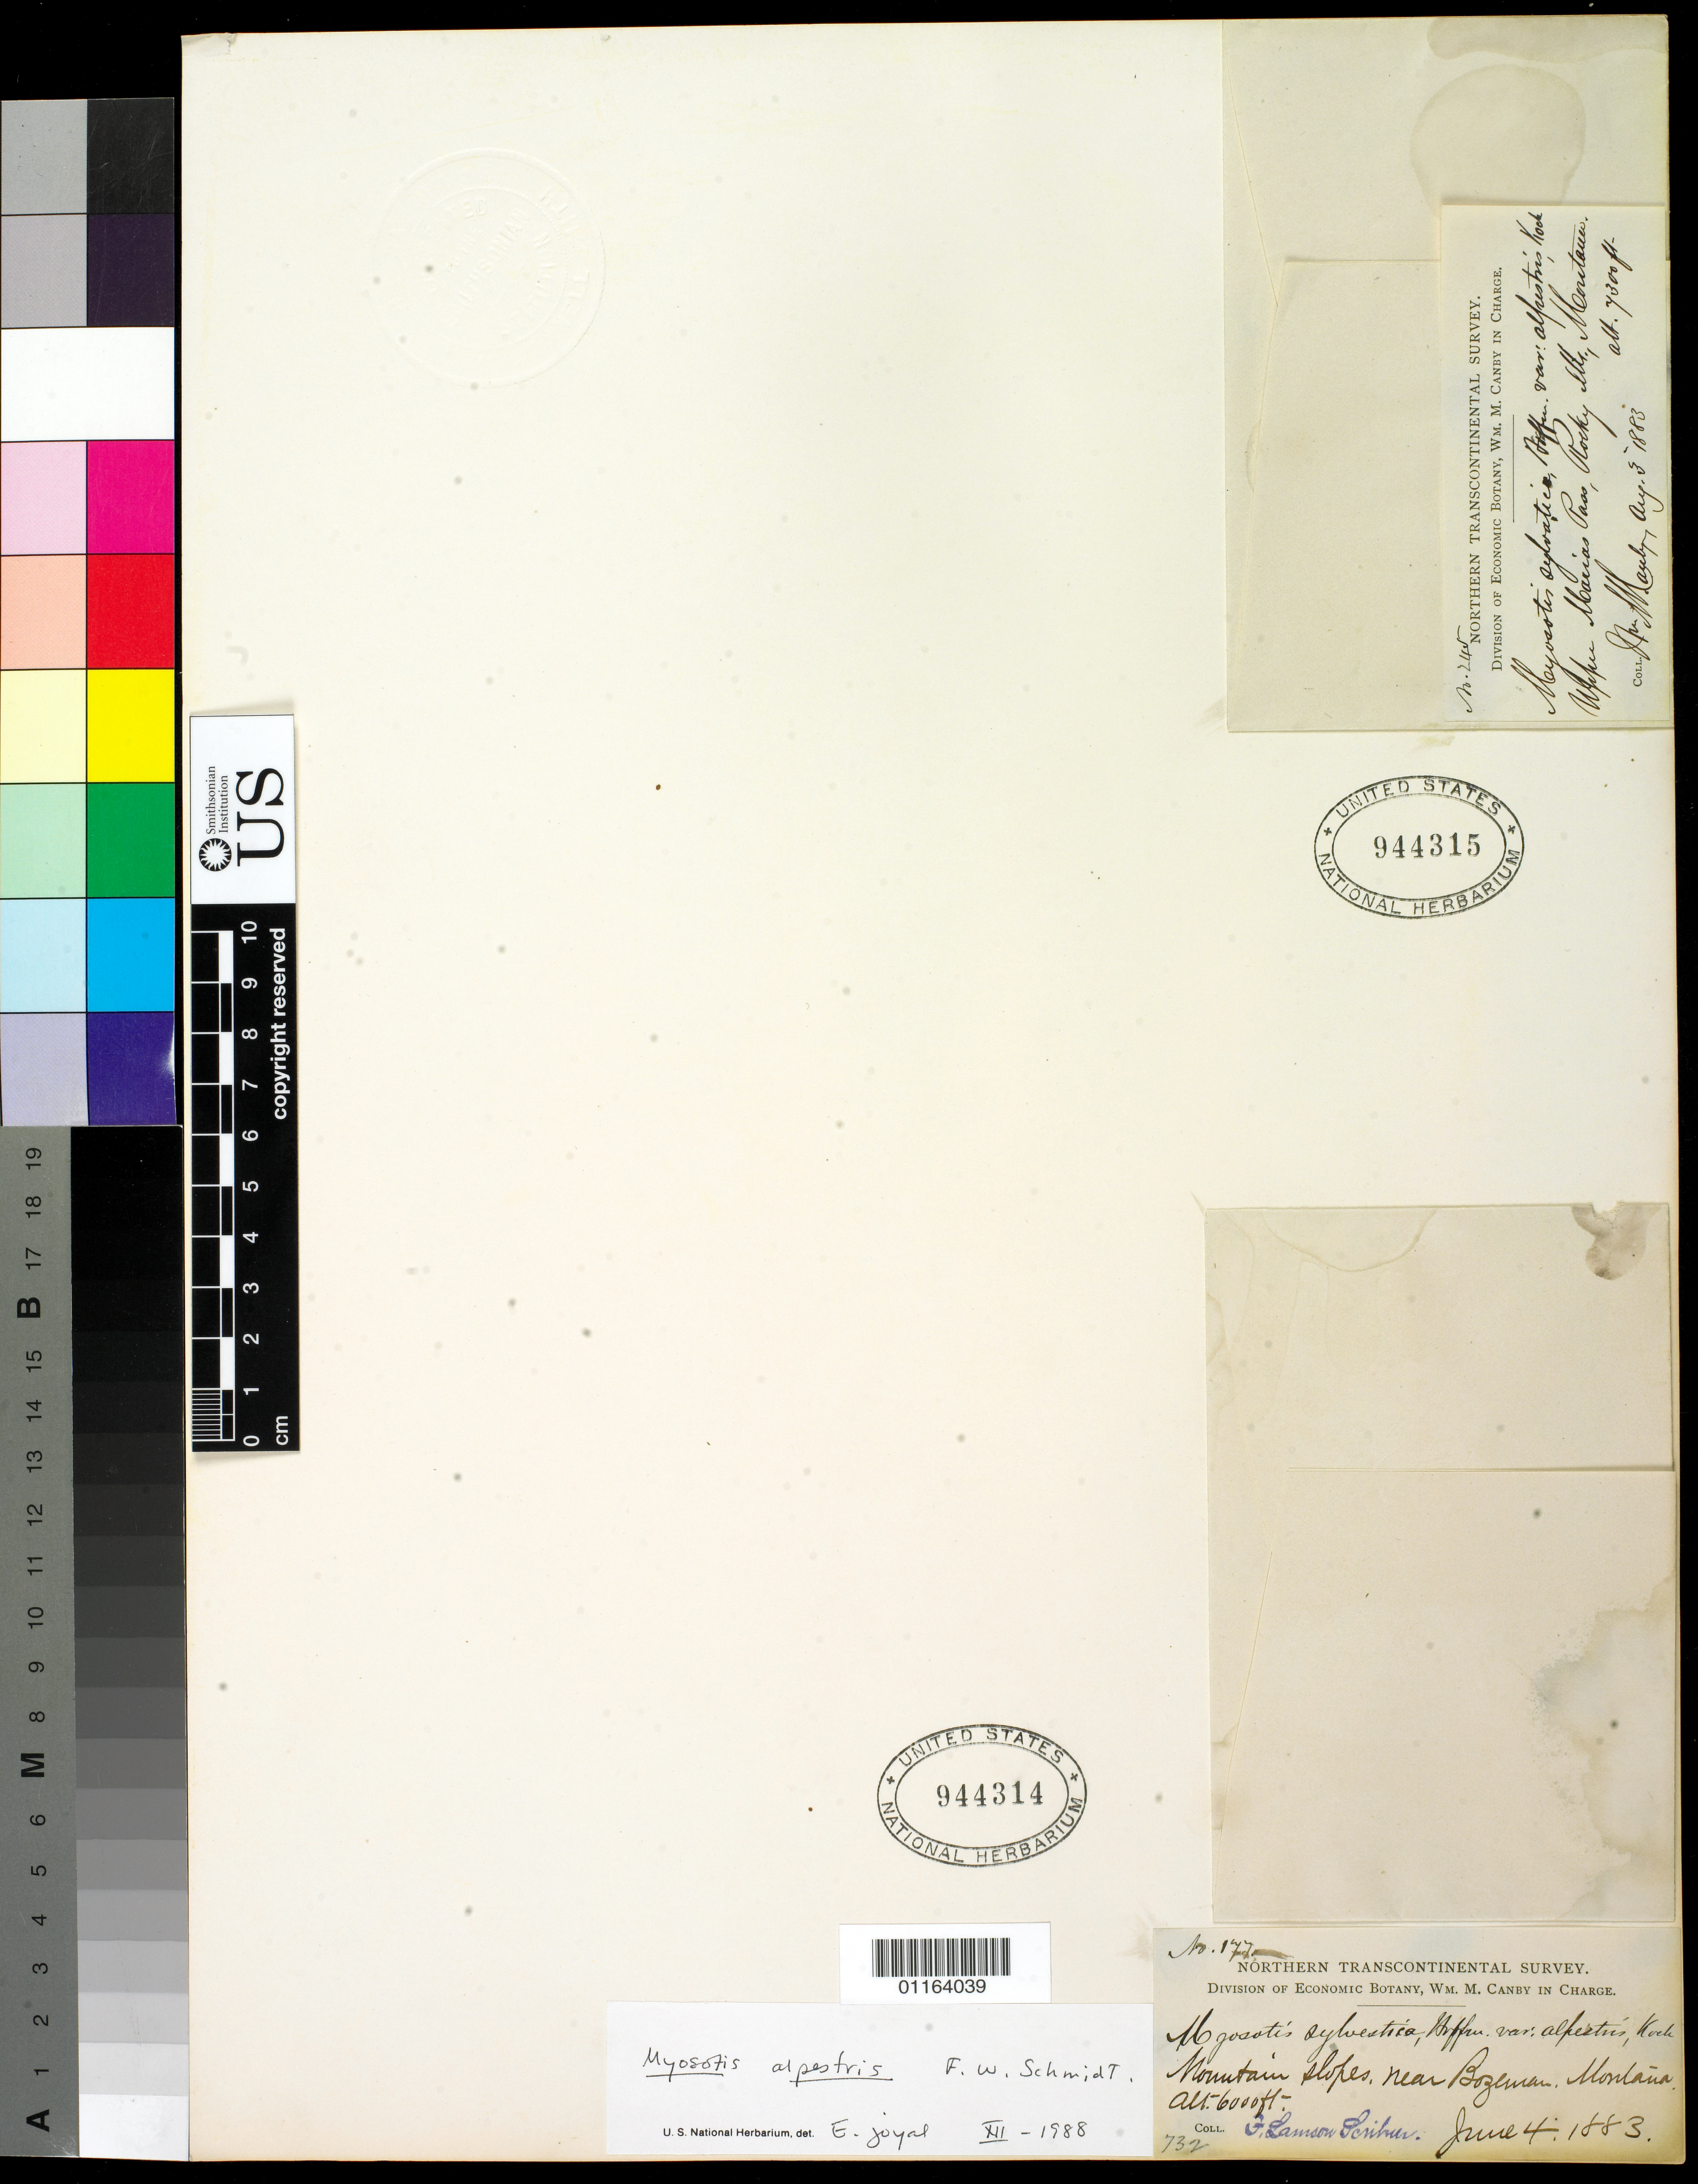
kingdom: Plantae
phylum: Tracheophyta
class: Magnoliopsida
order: Boraginales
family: Boraginaceae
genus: Myosotis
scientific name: Myosotis alpestris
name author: F.W. Schmidt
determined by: Joyal, E.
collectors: F. L. Scribner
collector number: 177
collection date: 1883-06-04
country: United States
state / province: Montana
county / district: Gallatin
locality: Mountain slopes near Bozeman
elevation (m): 1829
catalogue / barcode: US 944314